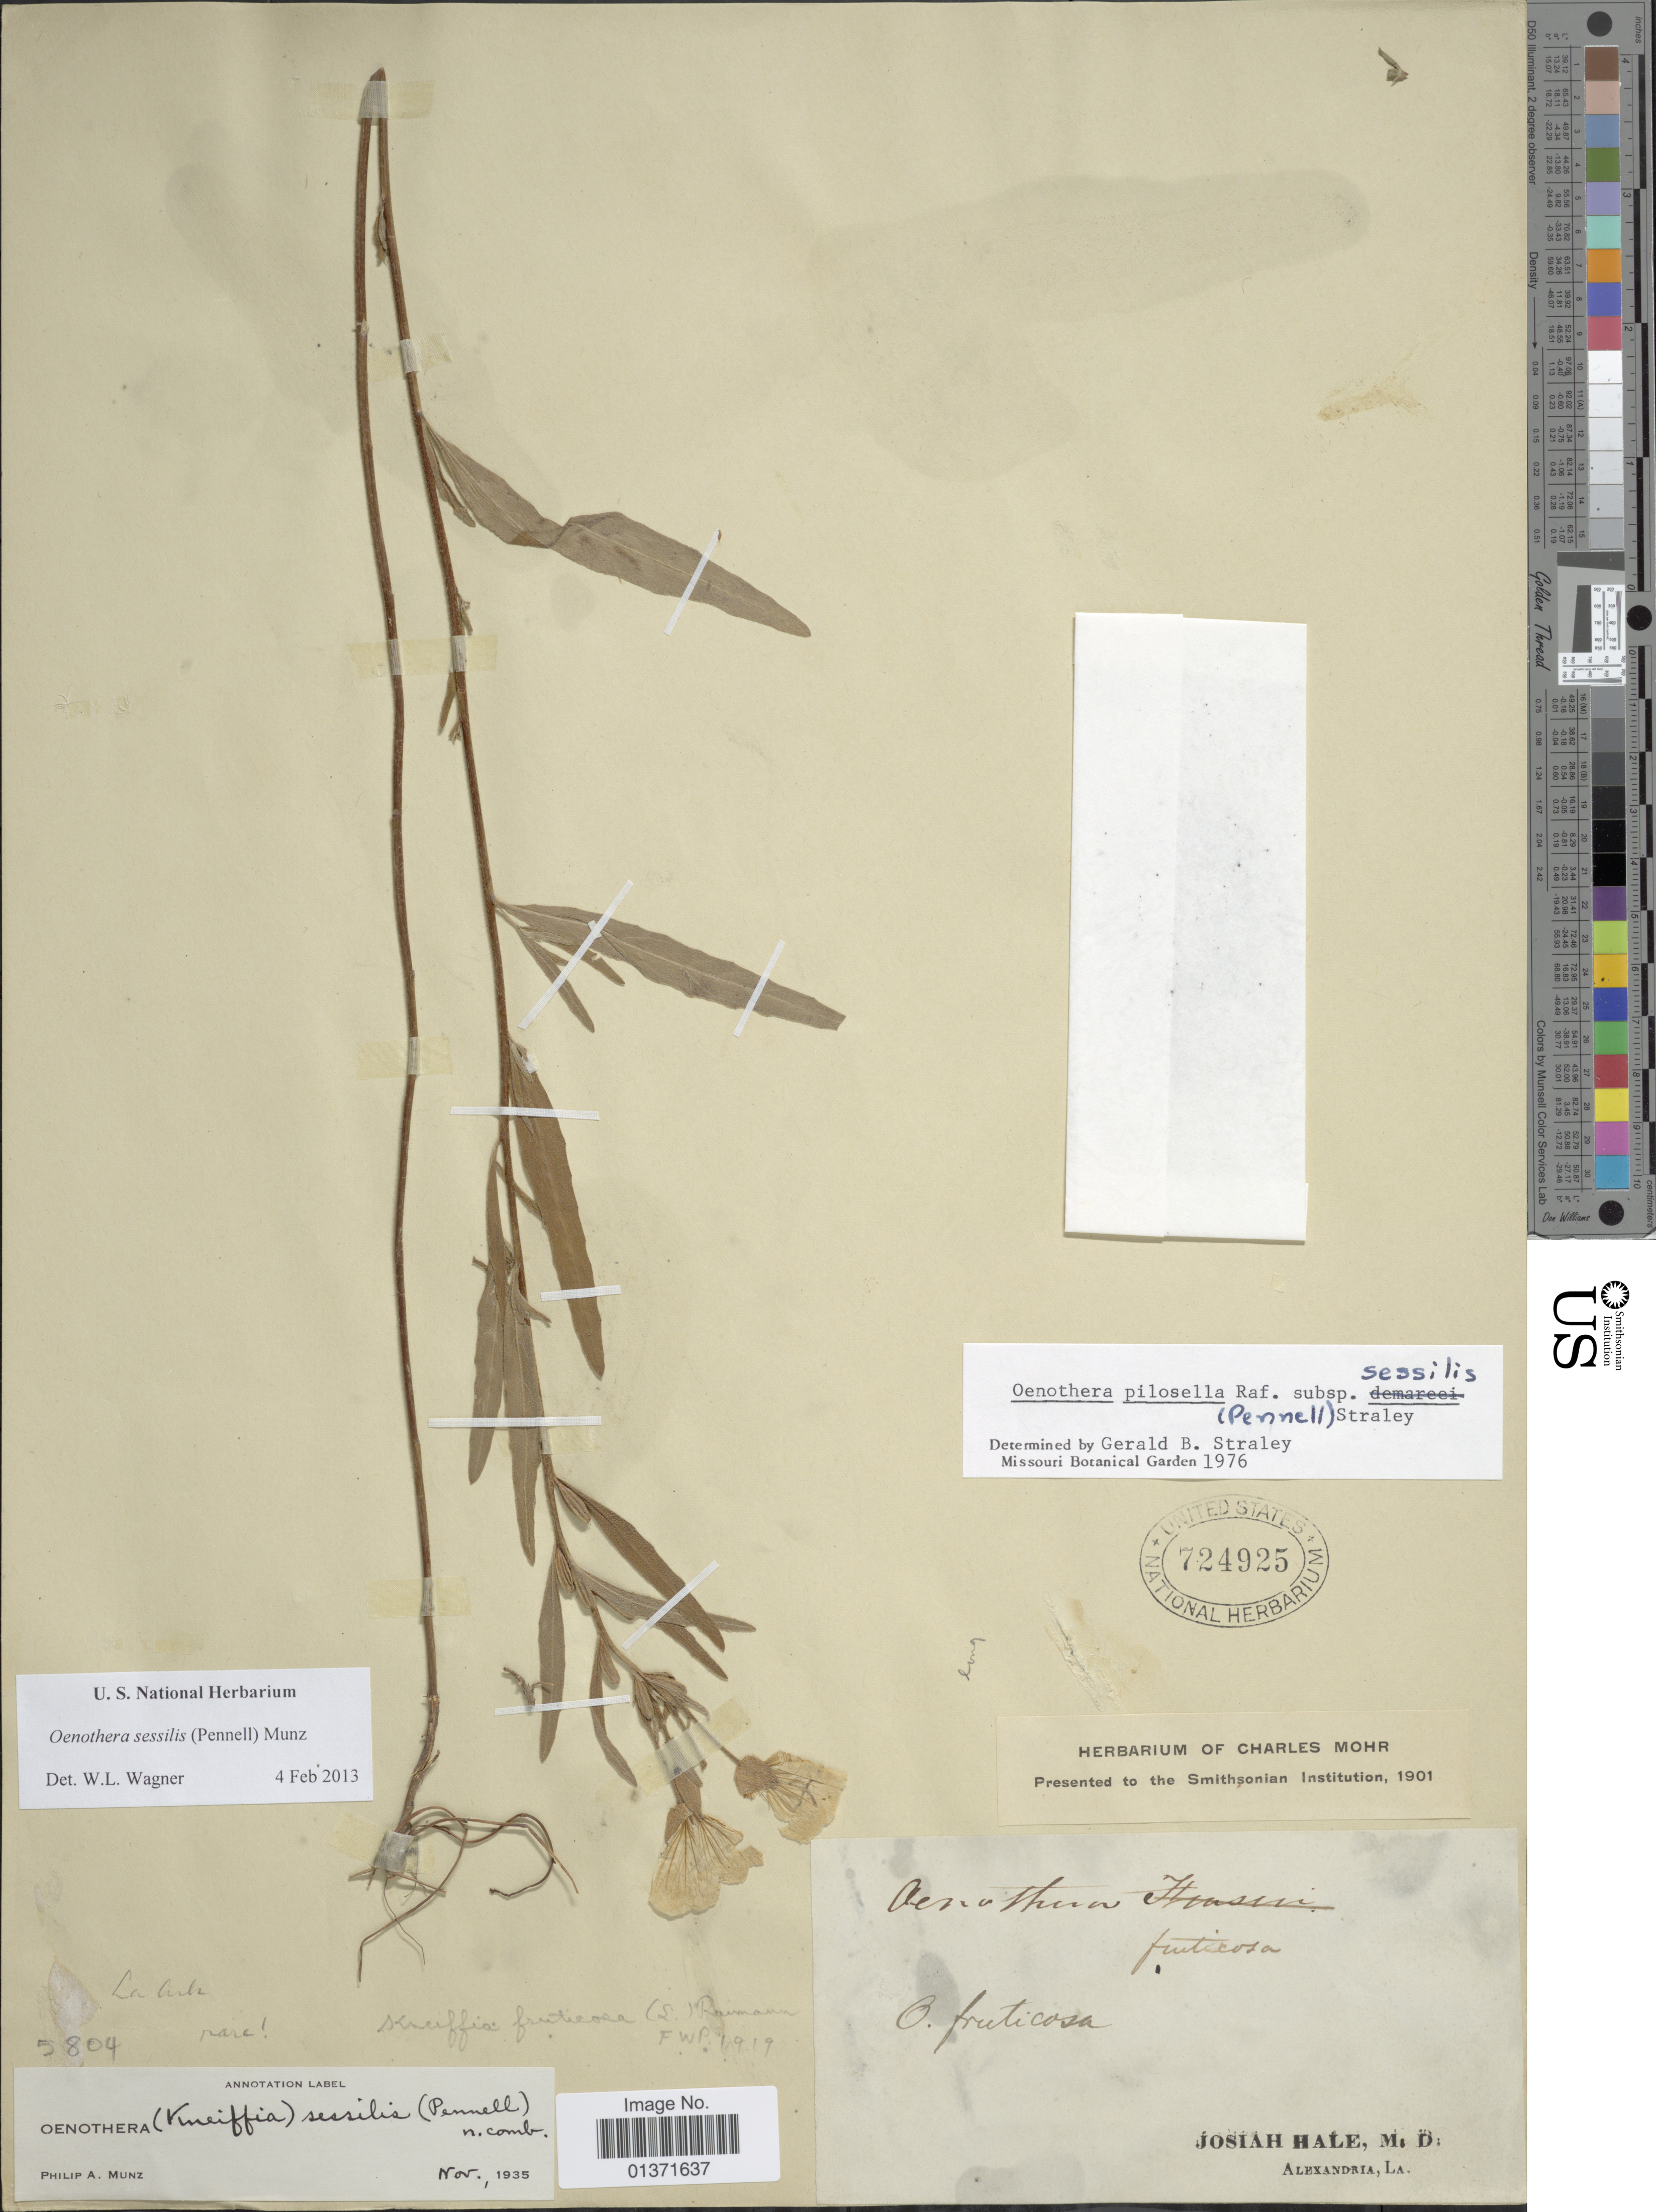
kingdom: Plantae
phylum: Tracheophyta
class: Magnoliopsida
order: Myrtales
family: Onagraceae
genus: Oenothera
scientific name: Oenothera sessilis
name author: (Pennell) Munz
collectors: J. Hale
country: United States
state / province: Louisiana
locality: Alexandra, La.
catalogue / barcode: US 724925